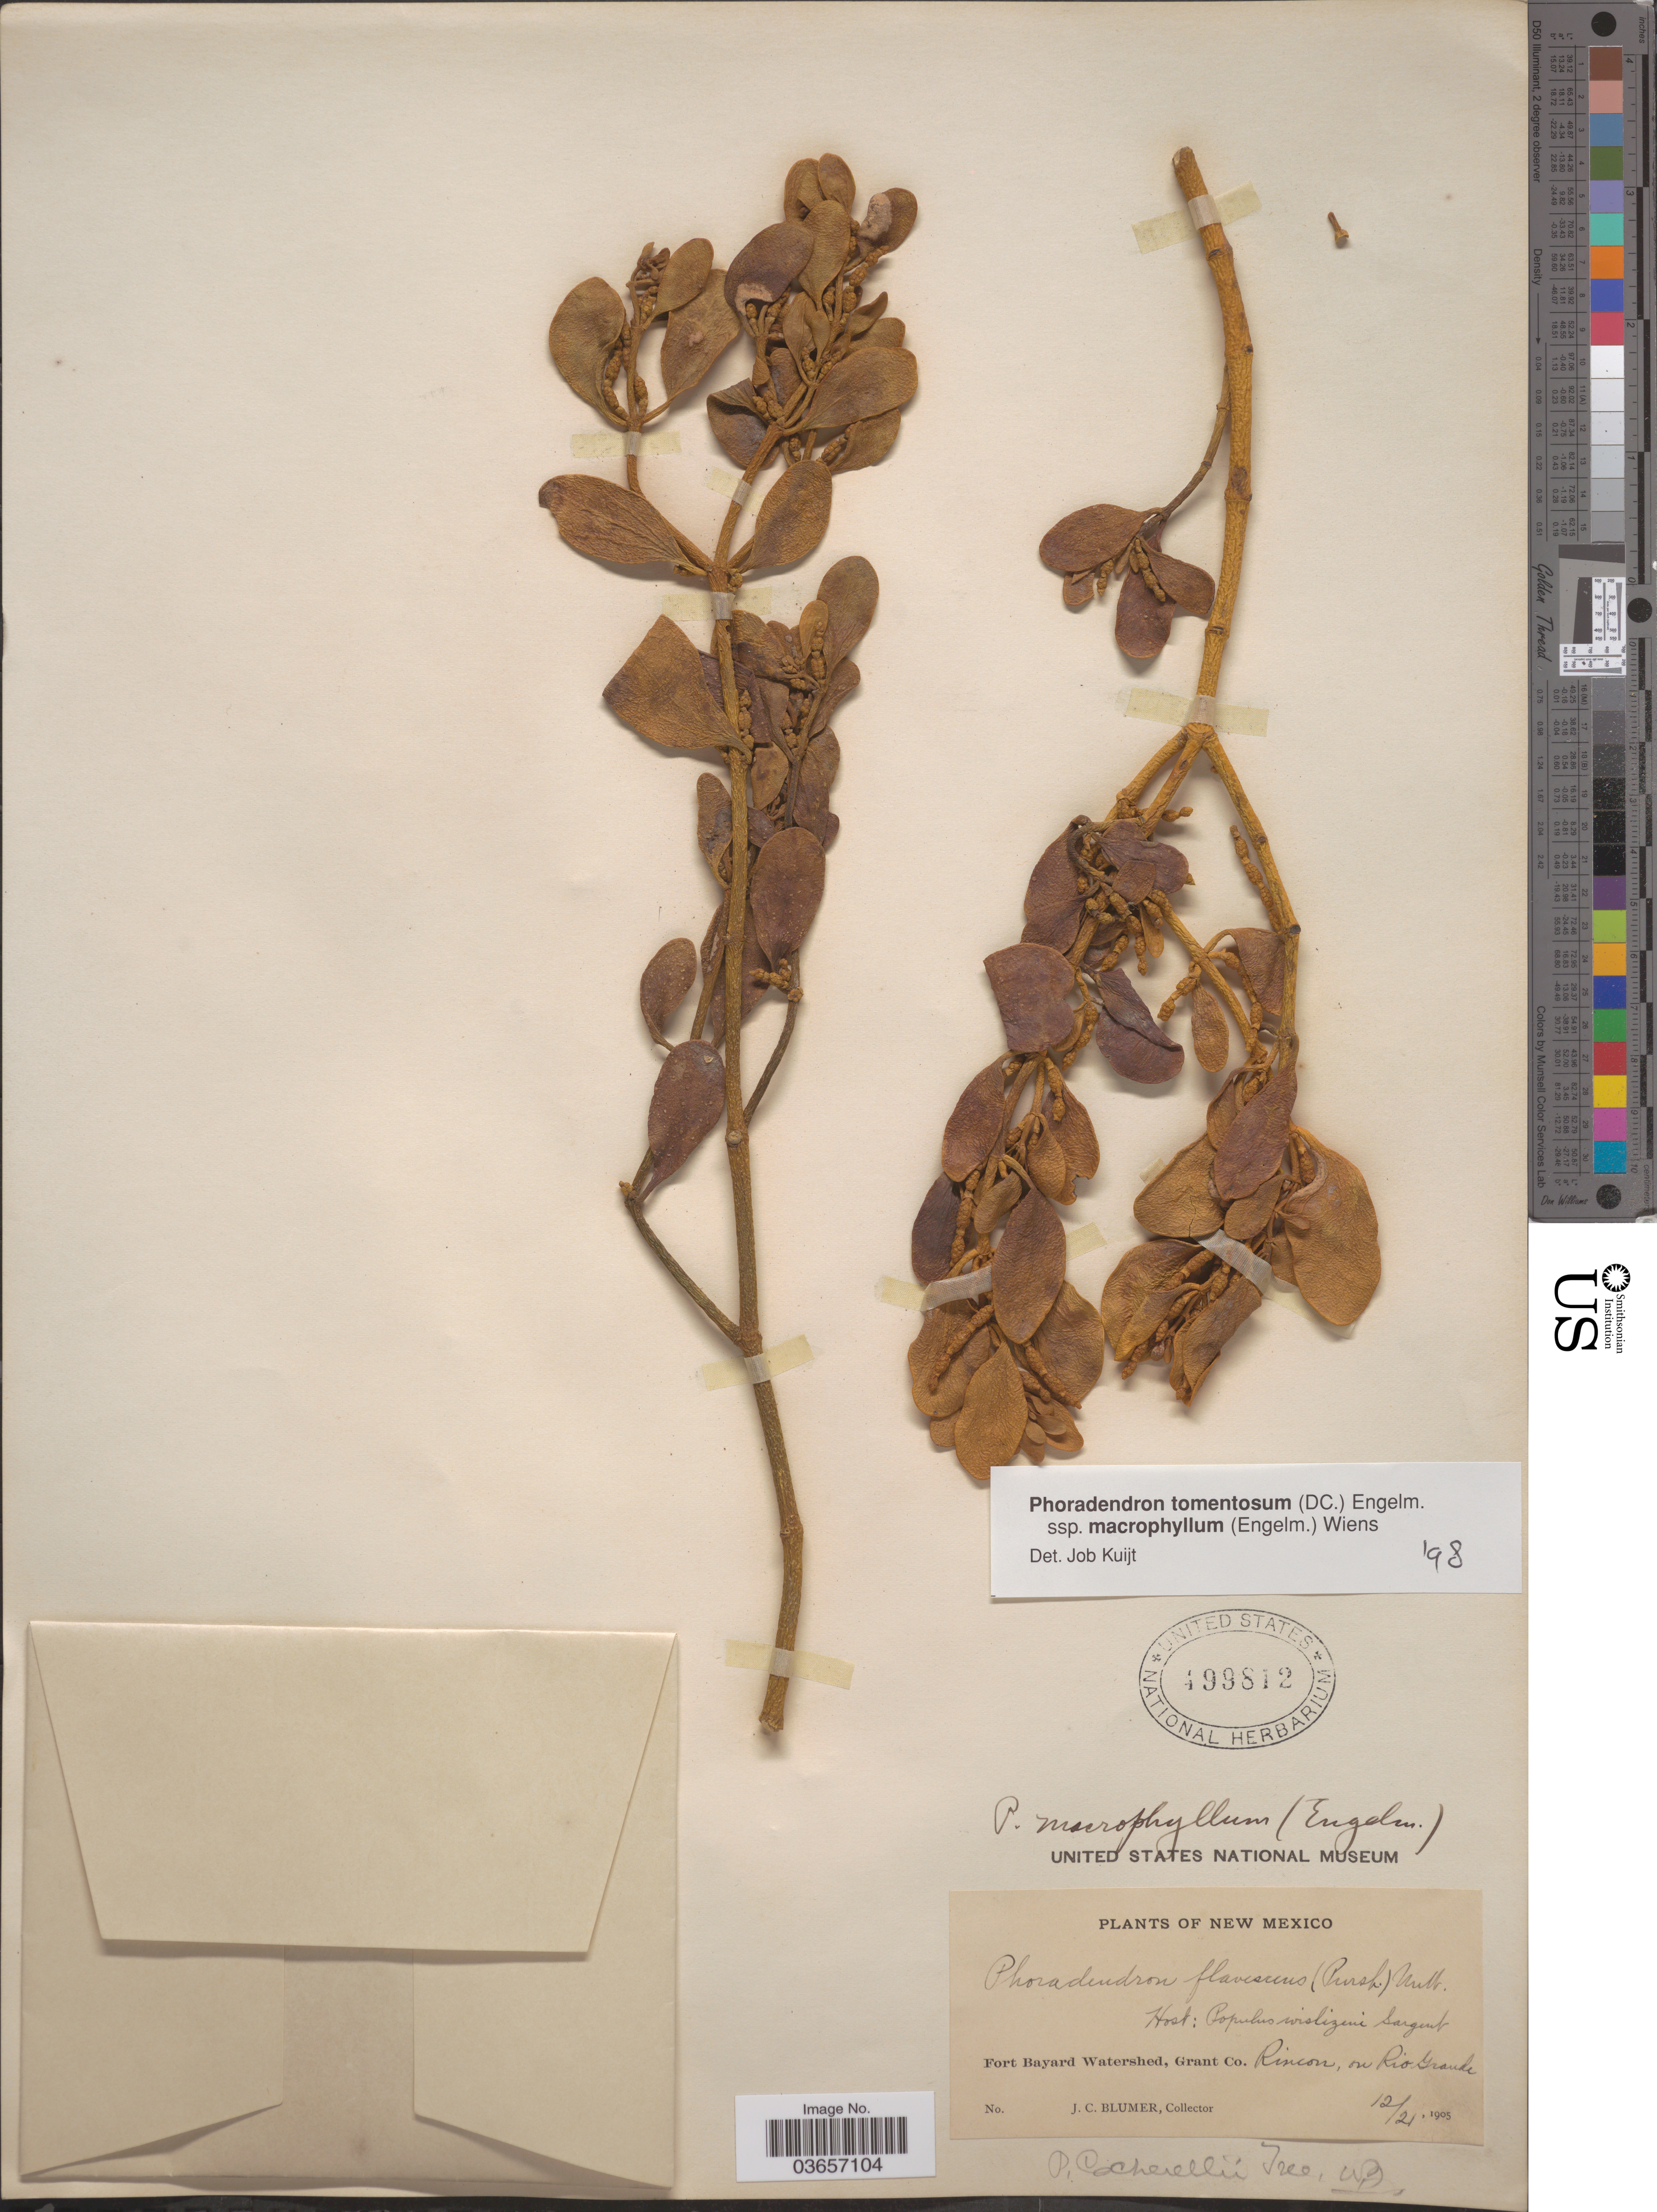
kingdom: Plantae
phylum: Tracheophyta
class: Magnoliopsida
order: Santalales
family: Viscaceae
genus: Phoradendron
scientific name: Phoradendron tomentosum var. macrophyllum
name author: (Engelm.) L.D. Benson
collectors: J. C. Blumer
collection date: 1905-12-21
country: United States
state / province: New Mexico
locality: Fort Bayard Watershed, Grant Co. Rincon, on Rio Grande.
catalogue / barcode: US 499812